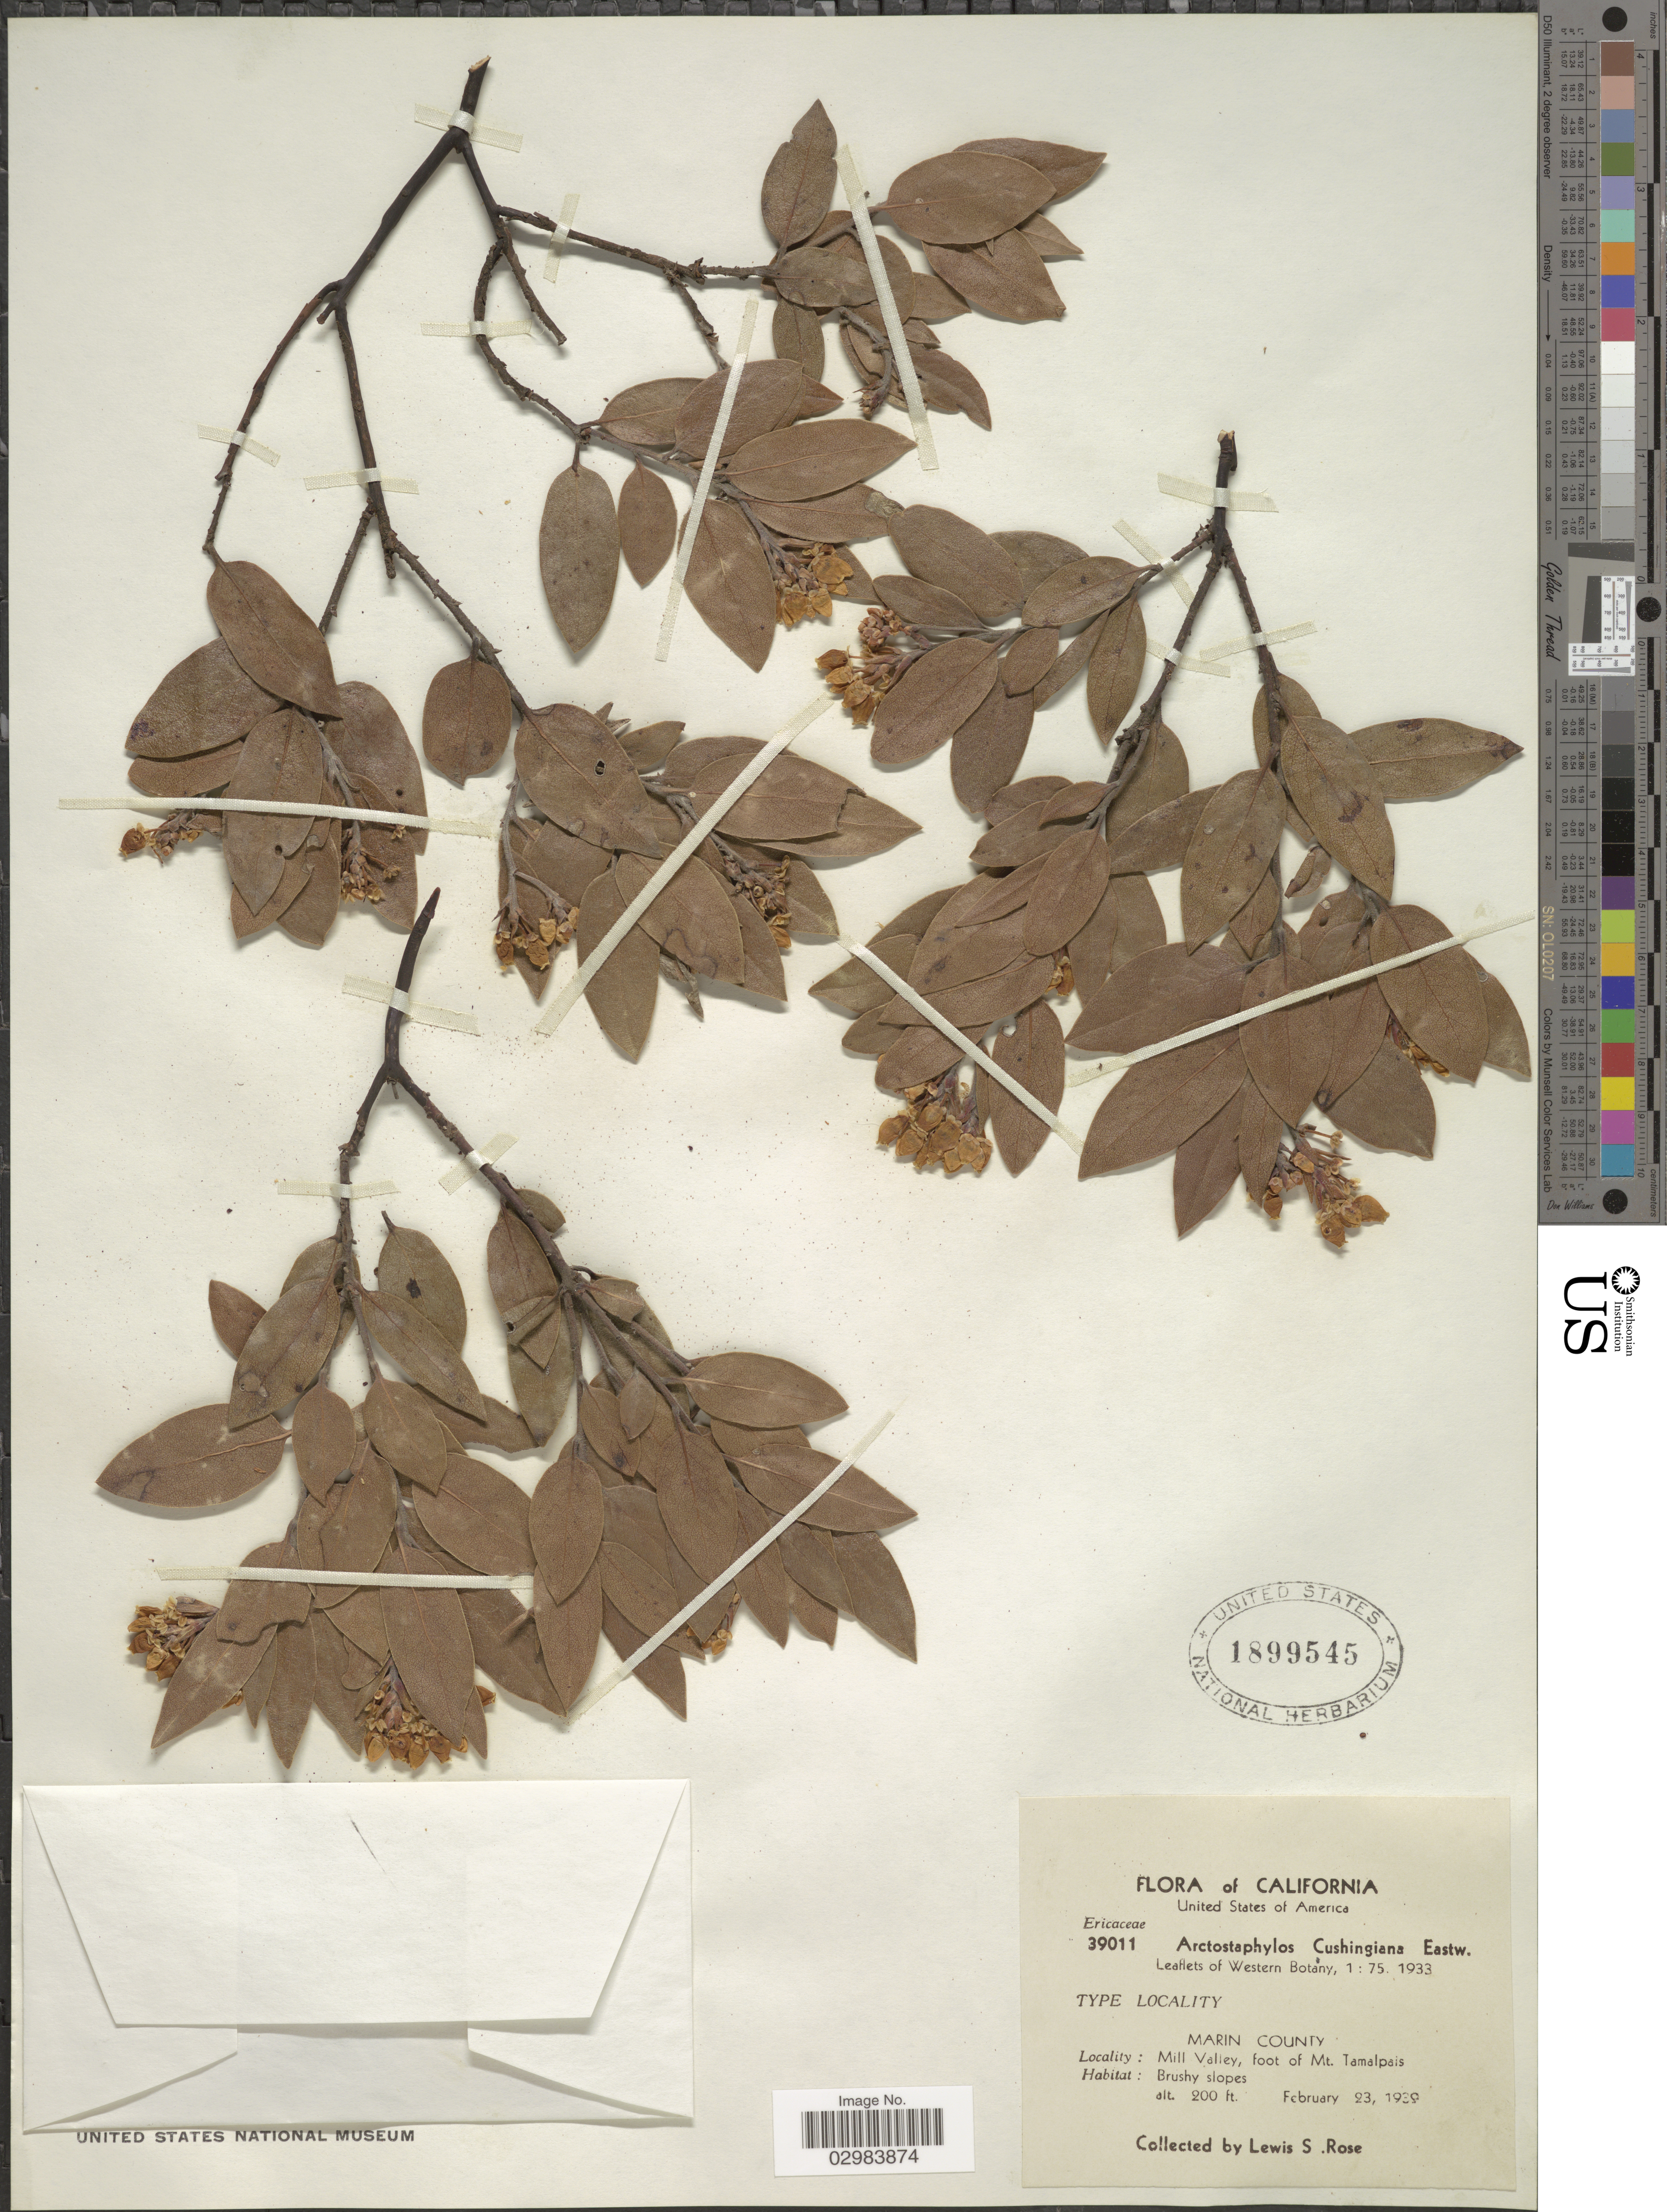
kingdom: Plantae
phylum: Tracheophyta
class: Magnoliopsida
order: Ericales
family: Ericaceae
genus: Arctostaphylos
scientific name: Arctostaphylos cushingiana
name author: Eastw.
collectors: L. S. Rose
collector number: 39011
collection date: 1939-02-23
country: United States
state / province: California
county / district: Marin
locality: Marin County, Mill Valley, foot of Mt. Tamalpais.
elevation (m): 61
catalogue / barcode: US 1899545